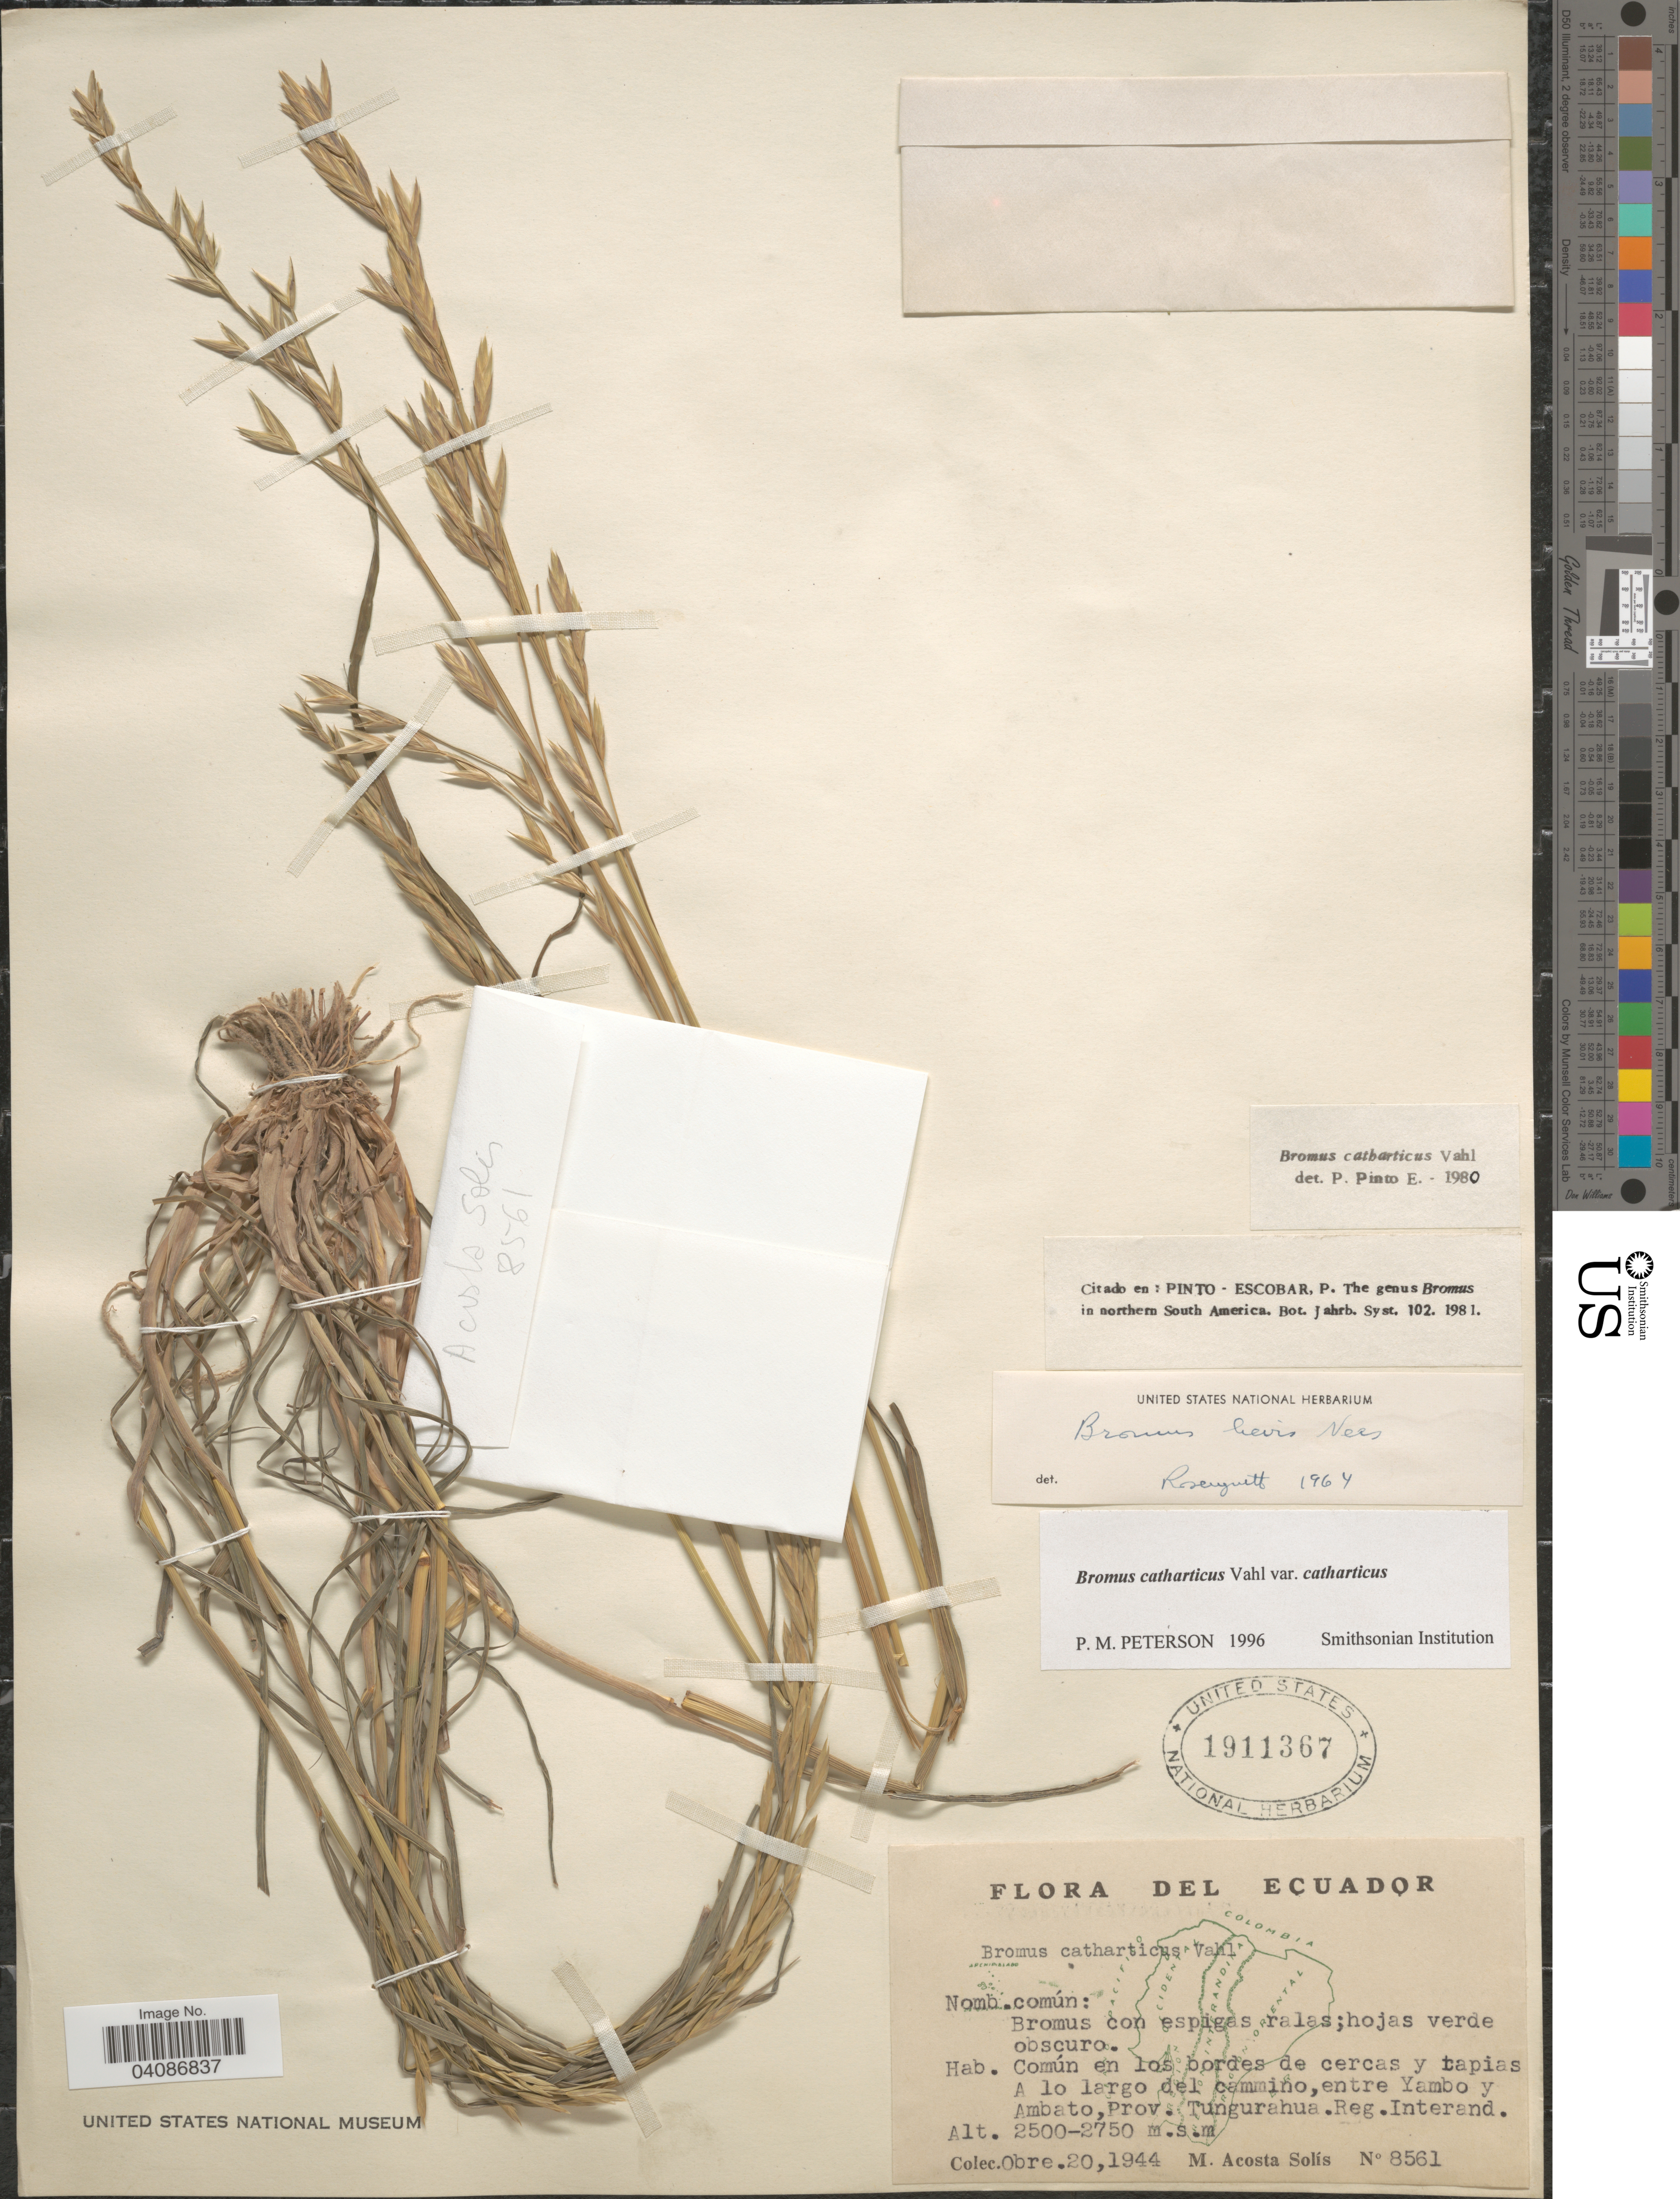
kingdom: Plantae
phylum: Tracheophyta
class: Liliopsida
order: Poales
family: Poaceae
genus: Bromus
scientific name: Bromus catharticus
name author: Vahl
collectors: M. Acosta Solis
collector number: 8561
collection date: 1944-10-20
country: Ecuador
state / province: Tungurahua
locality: A lo largo del cammino,entre Yambo y Ambato. Reg.Interand.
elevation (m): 2500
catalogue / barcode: US 1911367